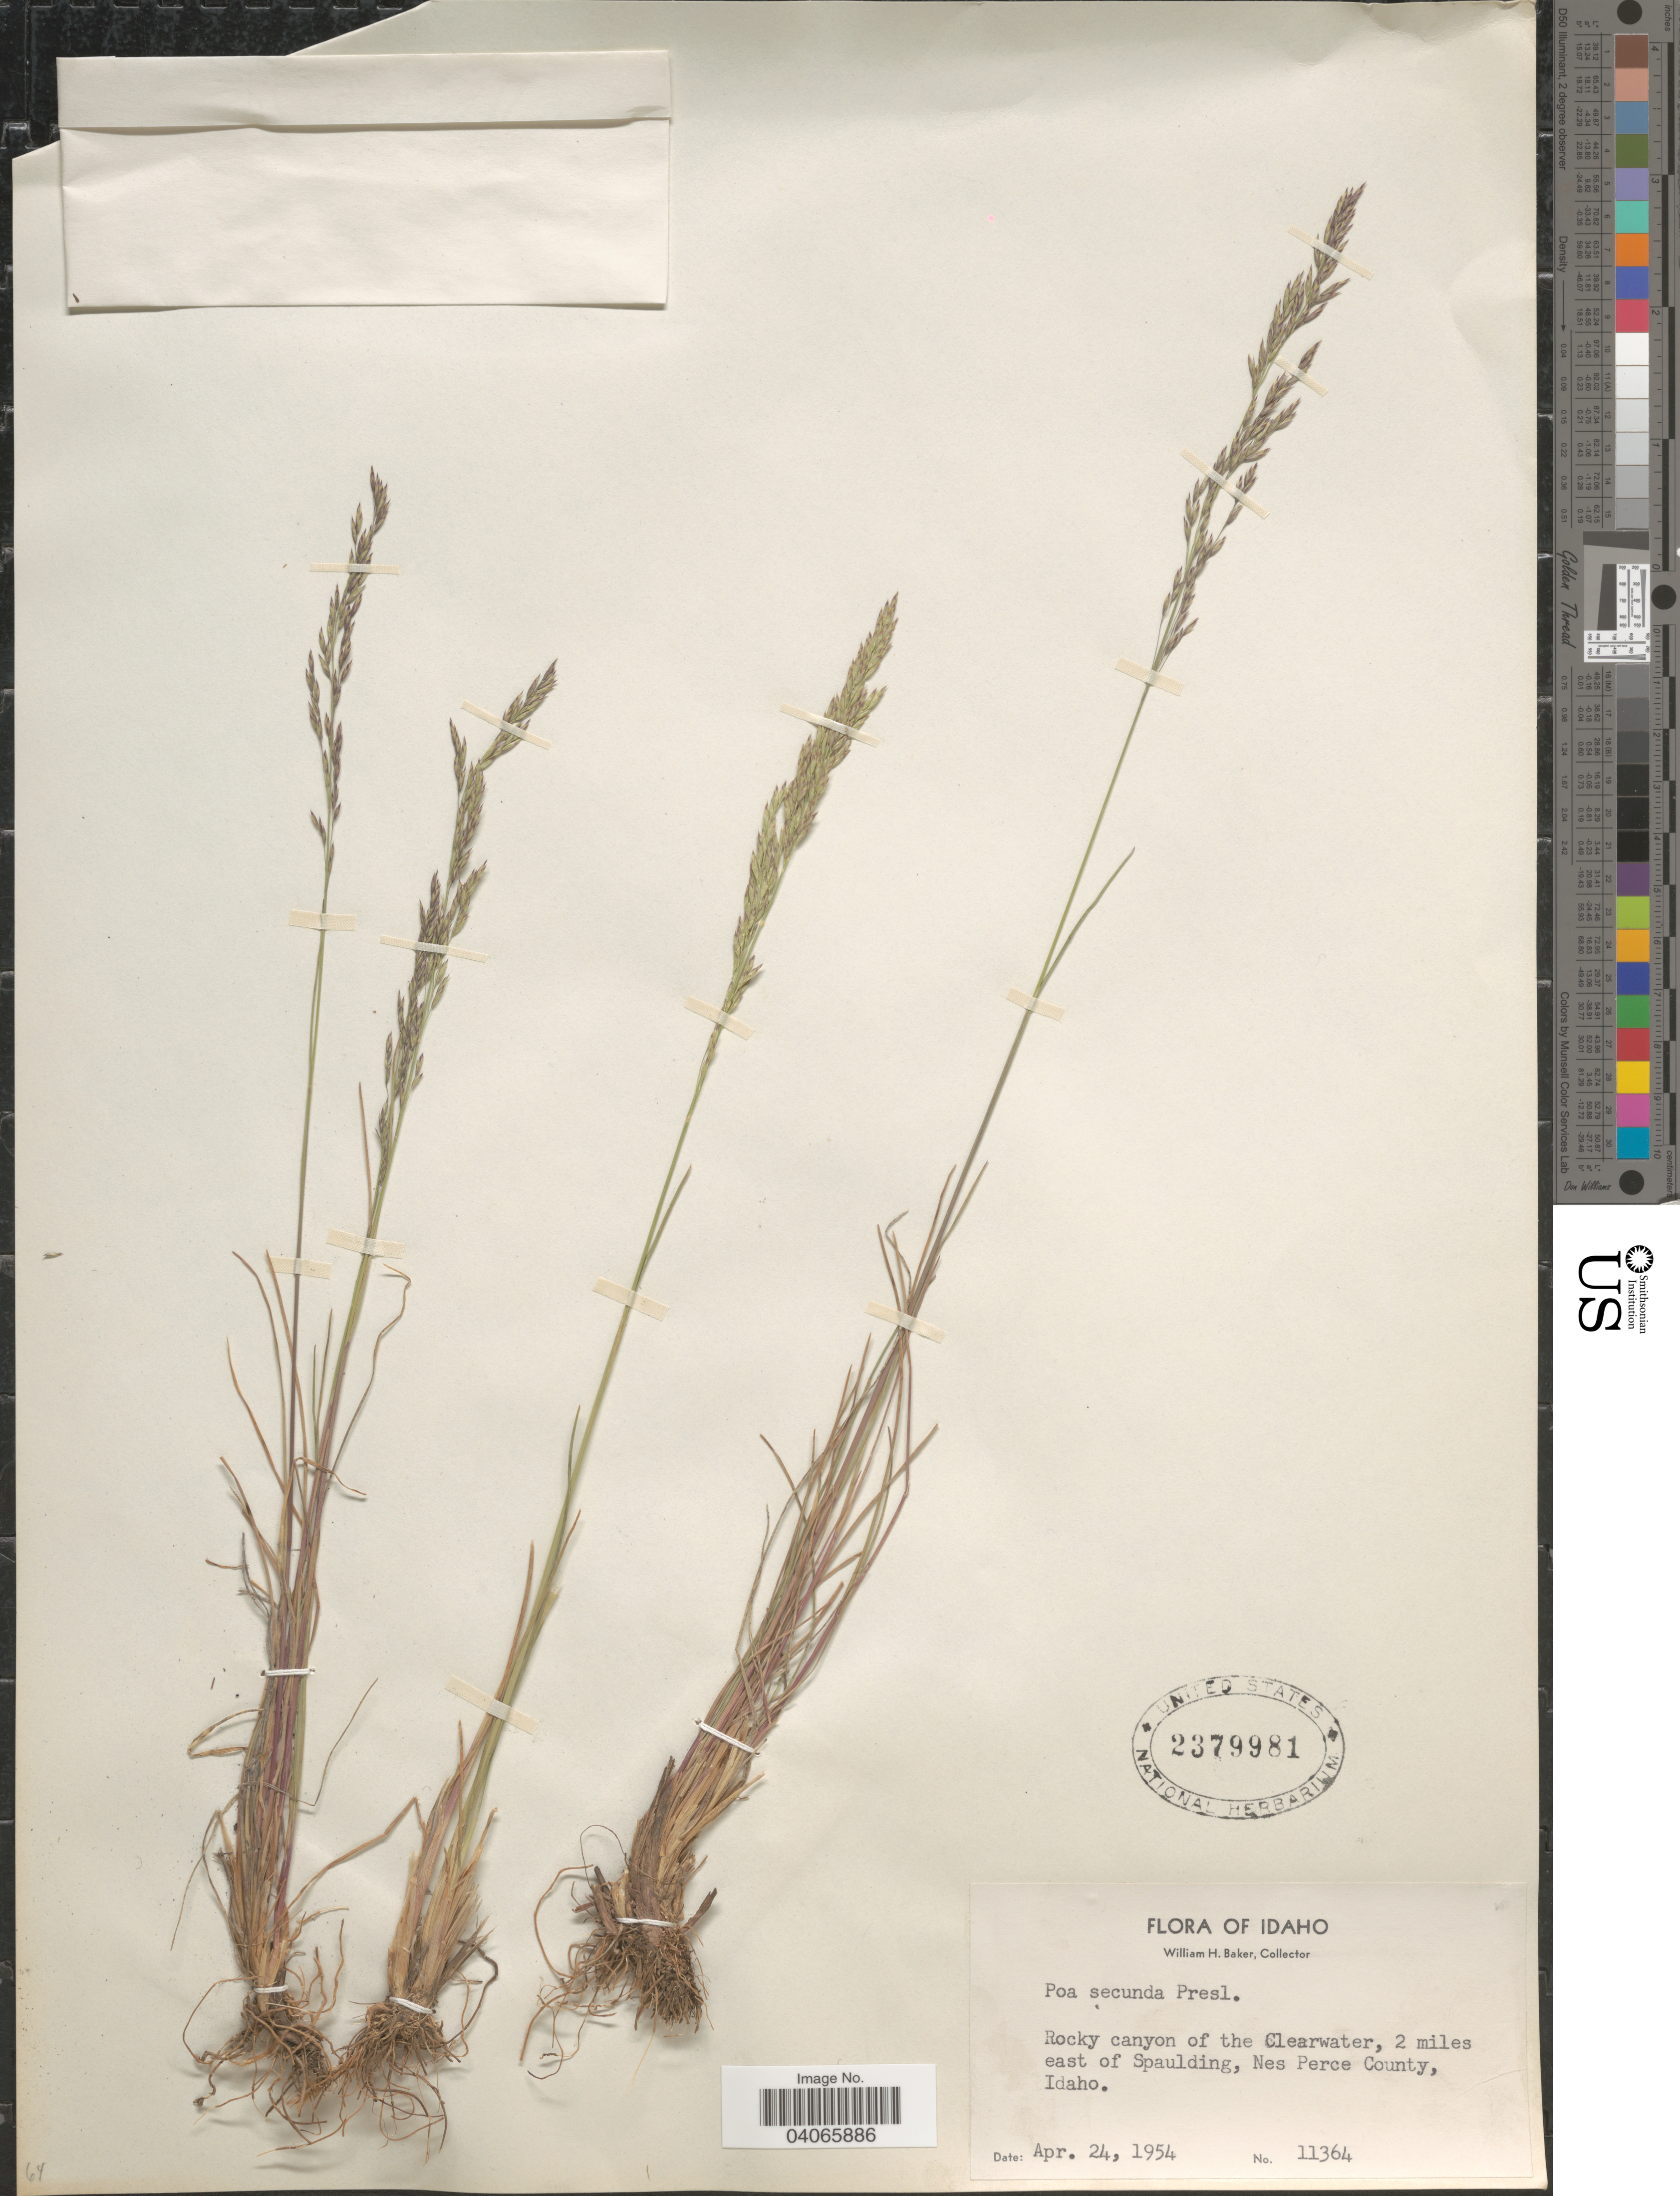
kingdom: Plantae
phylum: Tracheophyta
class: Liliopsida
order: Poales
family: Poaceae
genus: Poa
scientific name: Poa secunda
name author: J. Presl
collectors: W. H. Baker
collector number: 11364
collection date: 1954-04-24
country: United States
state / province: Idaho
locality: Rock canyon of the Clearwater, 2 miles east of Spaulding, Nes Perce County.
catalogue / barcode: US 2379981